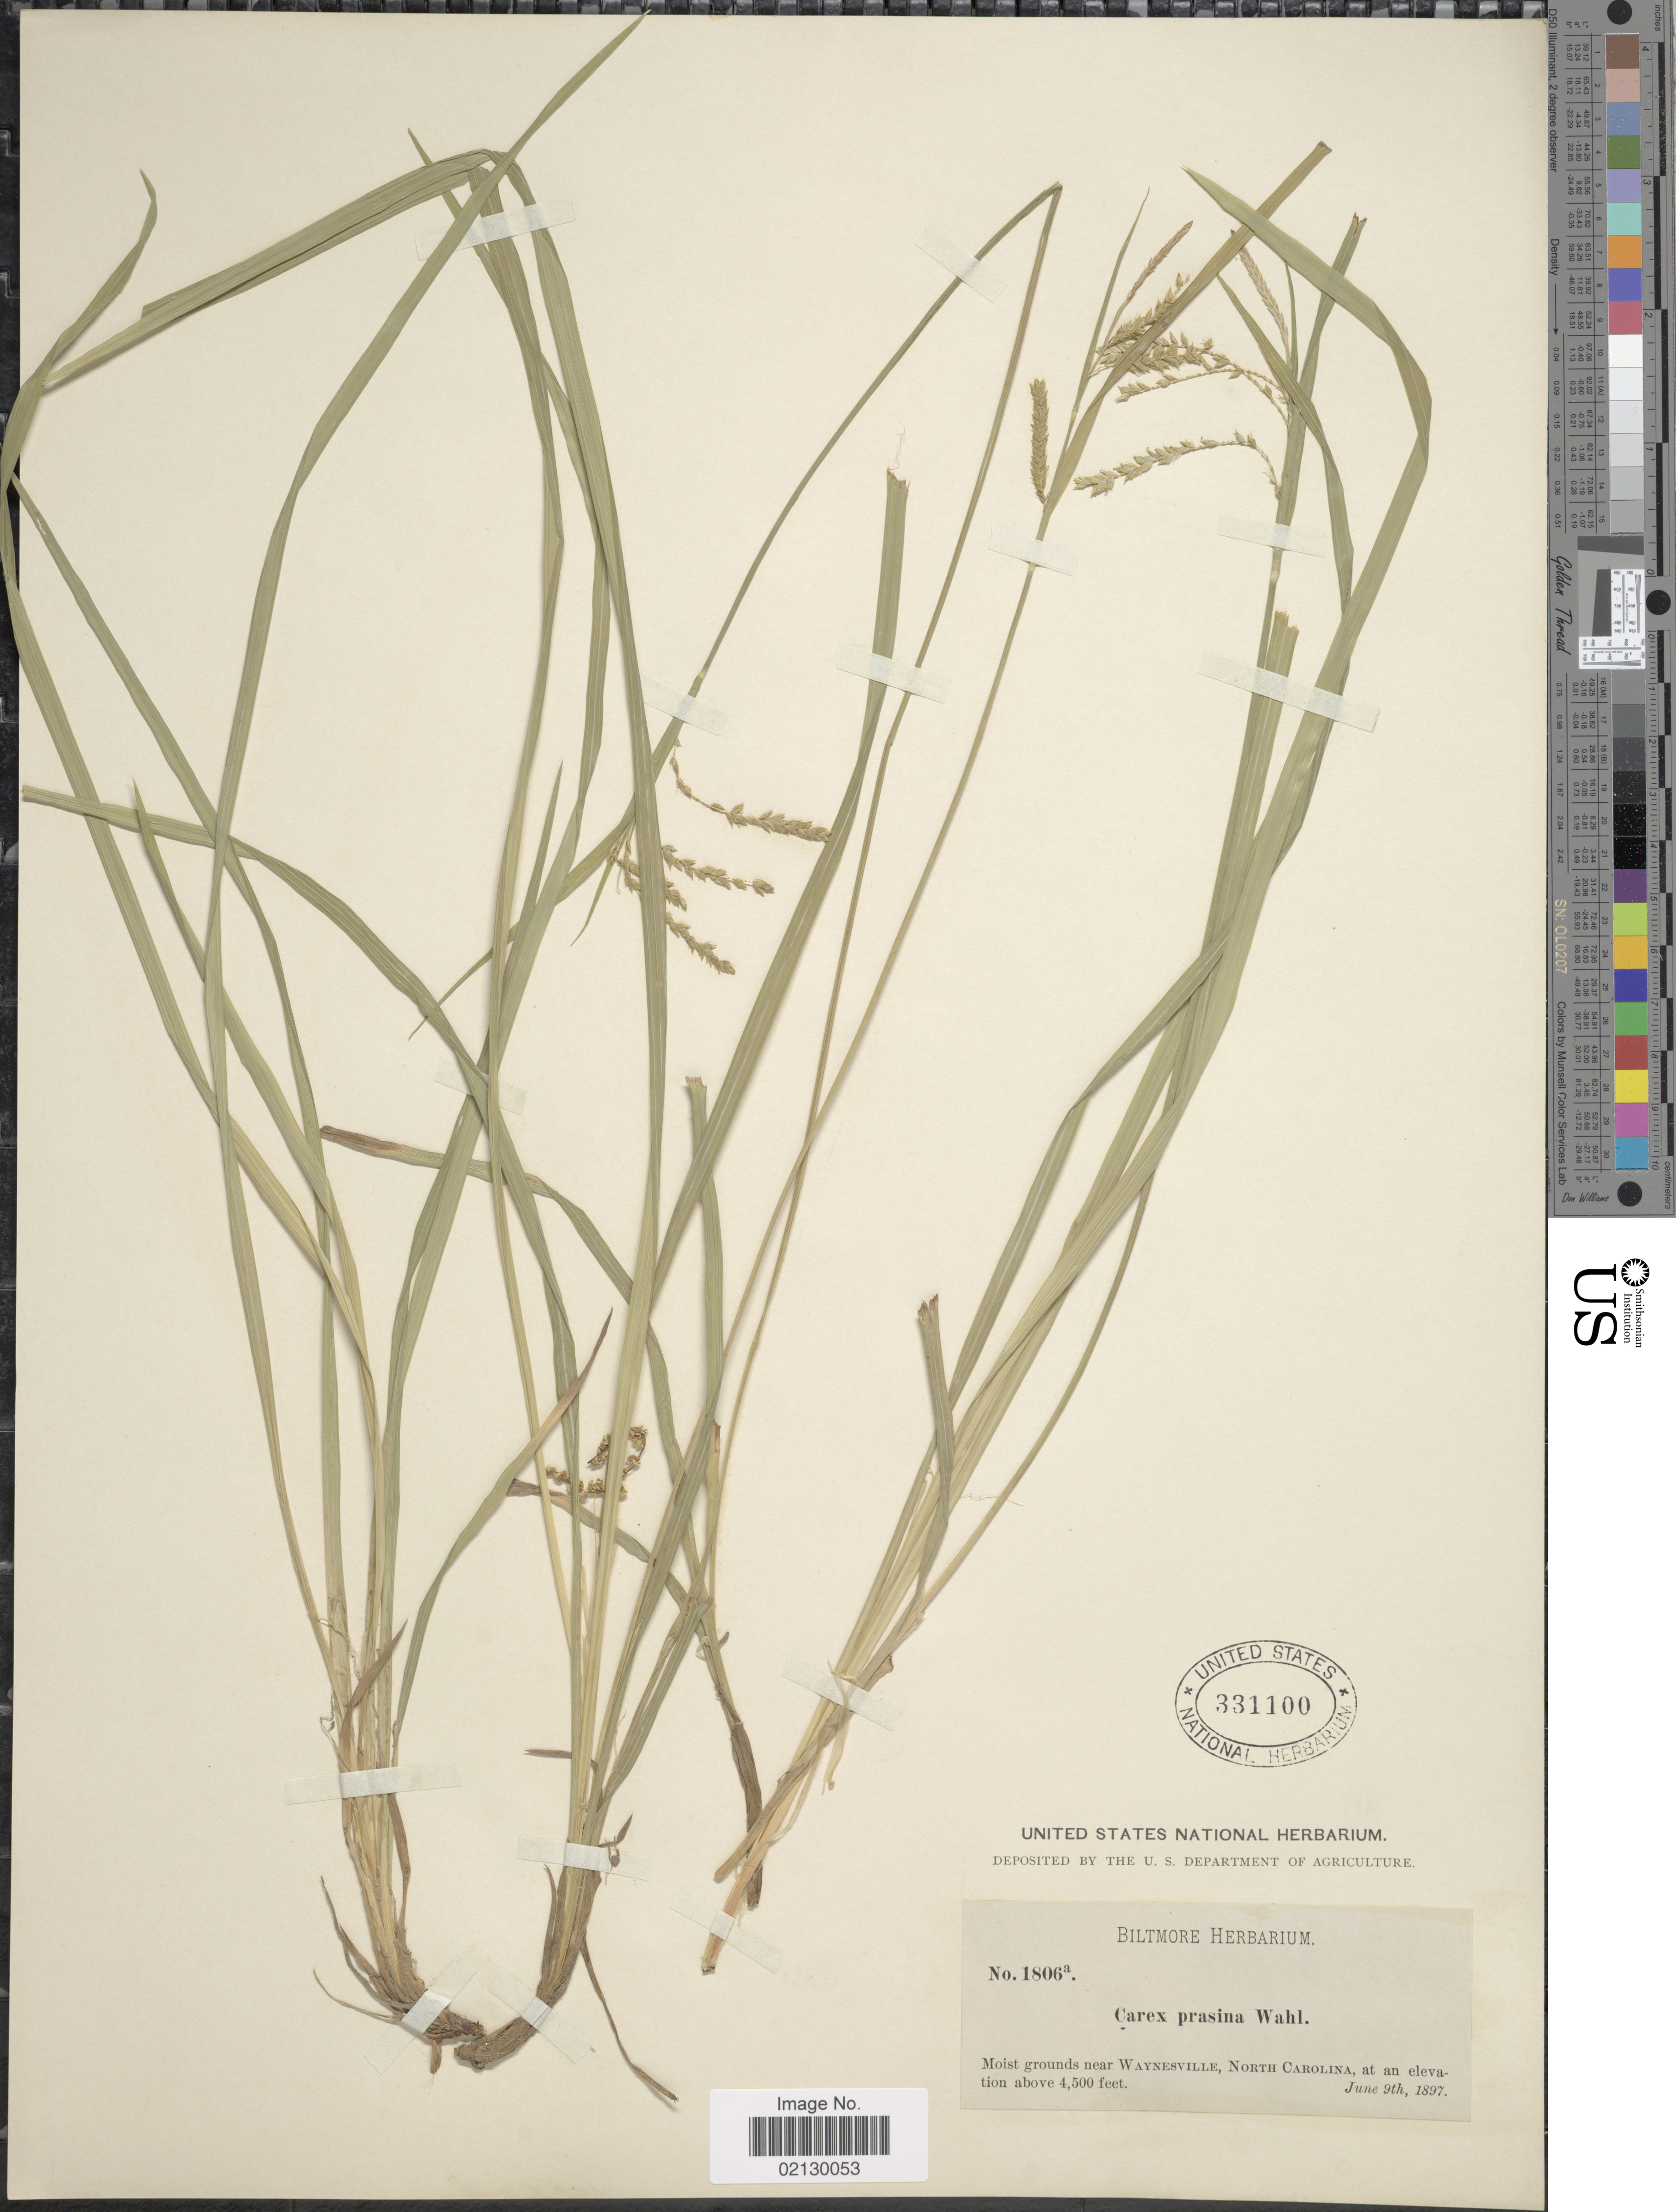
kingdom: Plantae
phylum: Tracheophyta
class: Liliopsida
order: Poales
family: Cyperaceae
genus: Carex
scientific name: Carex prasina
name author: Wahlenb.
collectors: ex herb. Biltmore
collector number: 1806a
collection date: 1897-06-09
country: United States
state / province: North Carolina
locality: Near Waynesville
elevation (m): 1372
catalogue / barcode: US 331100